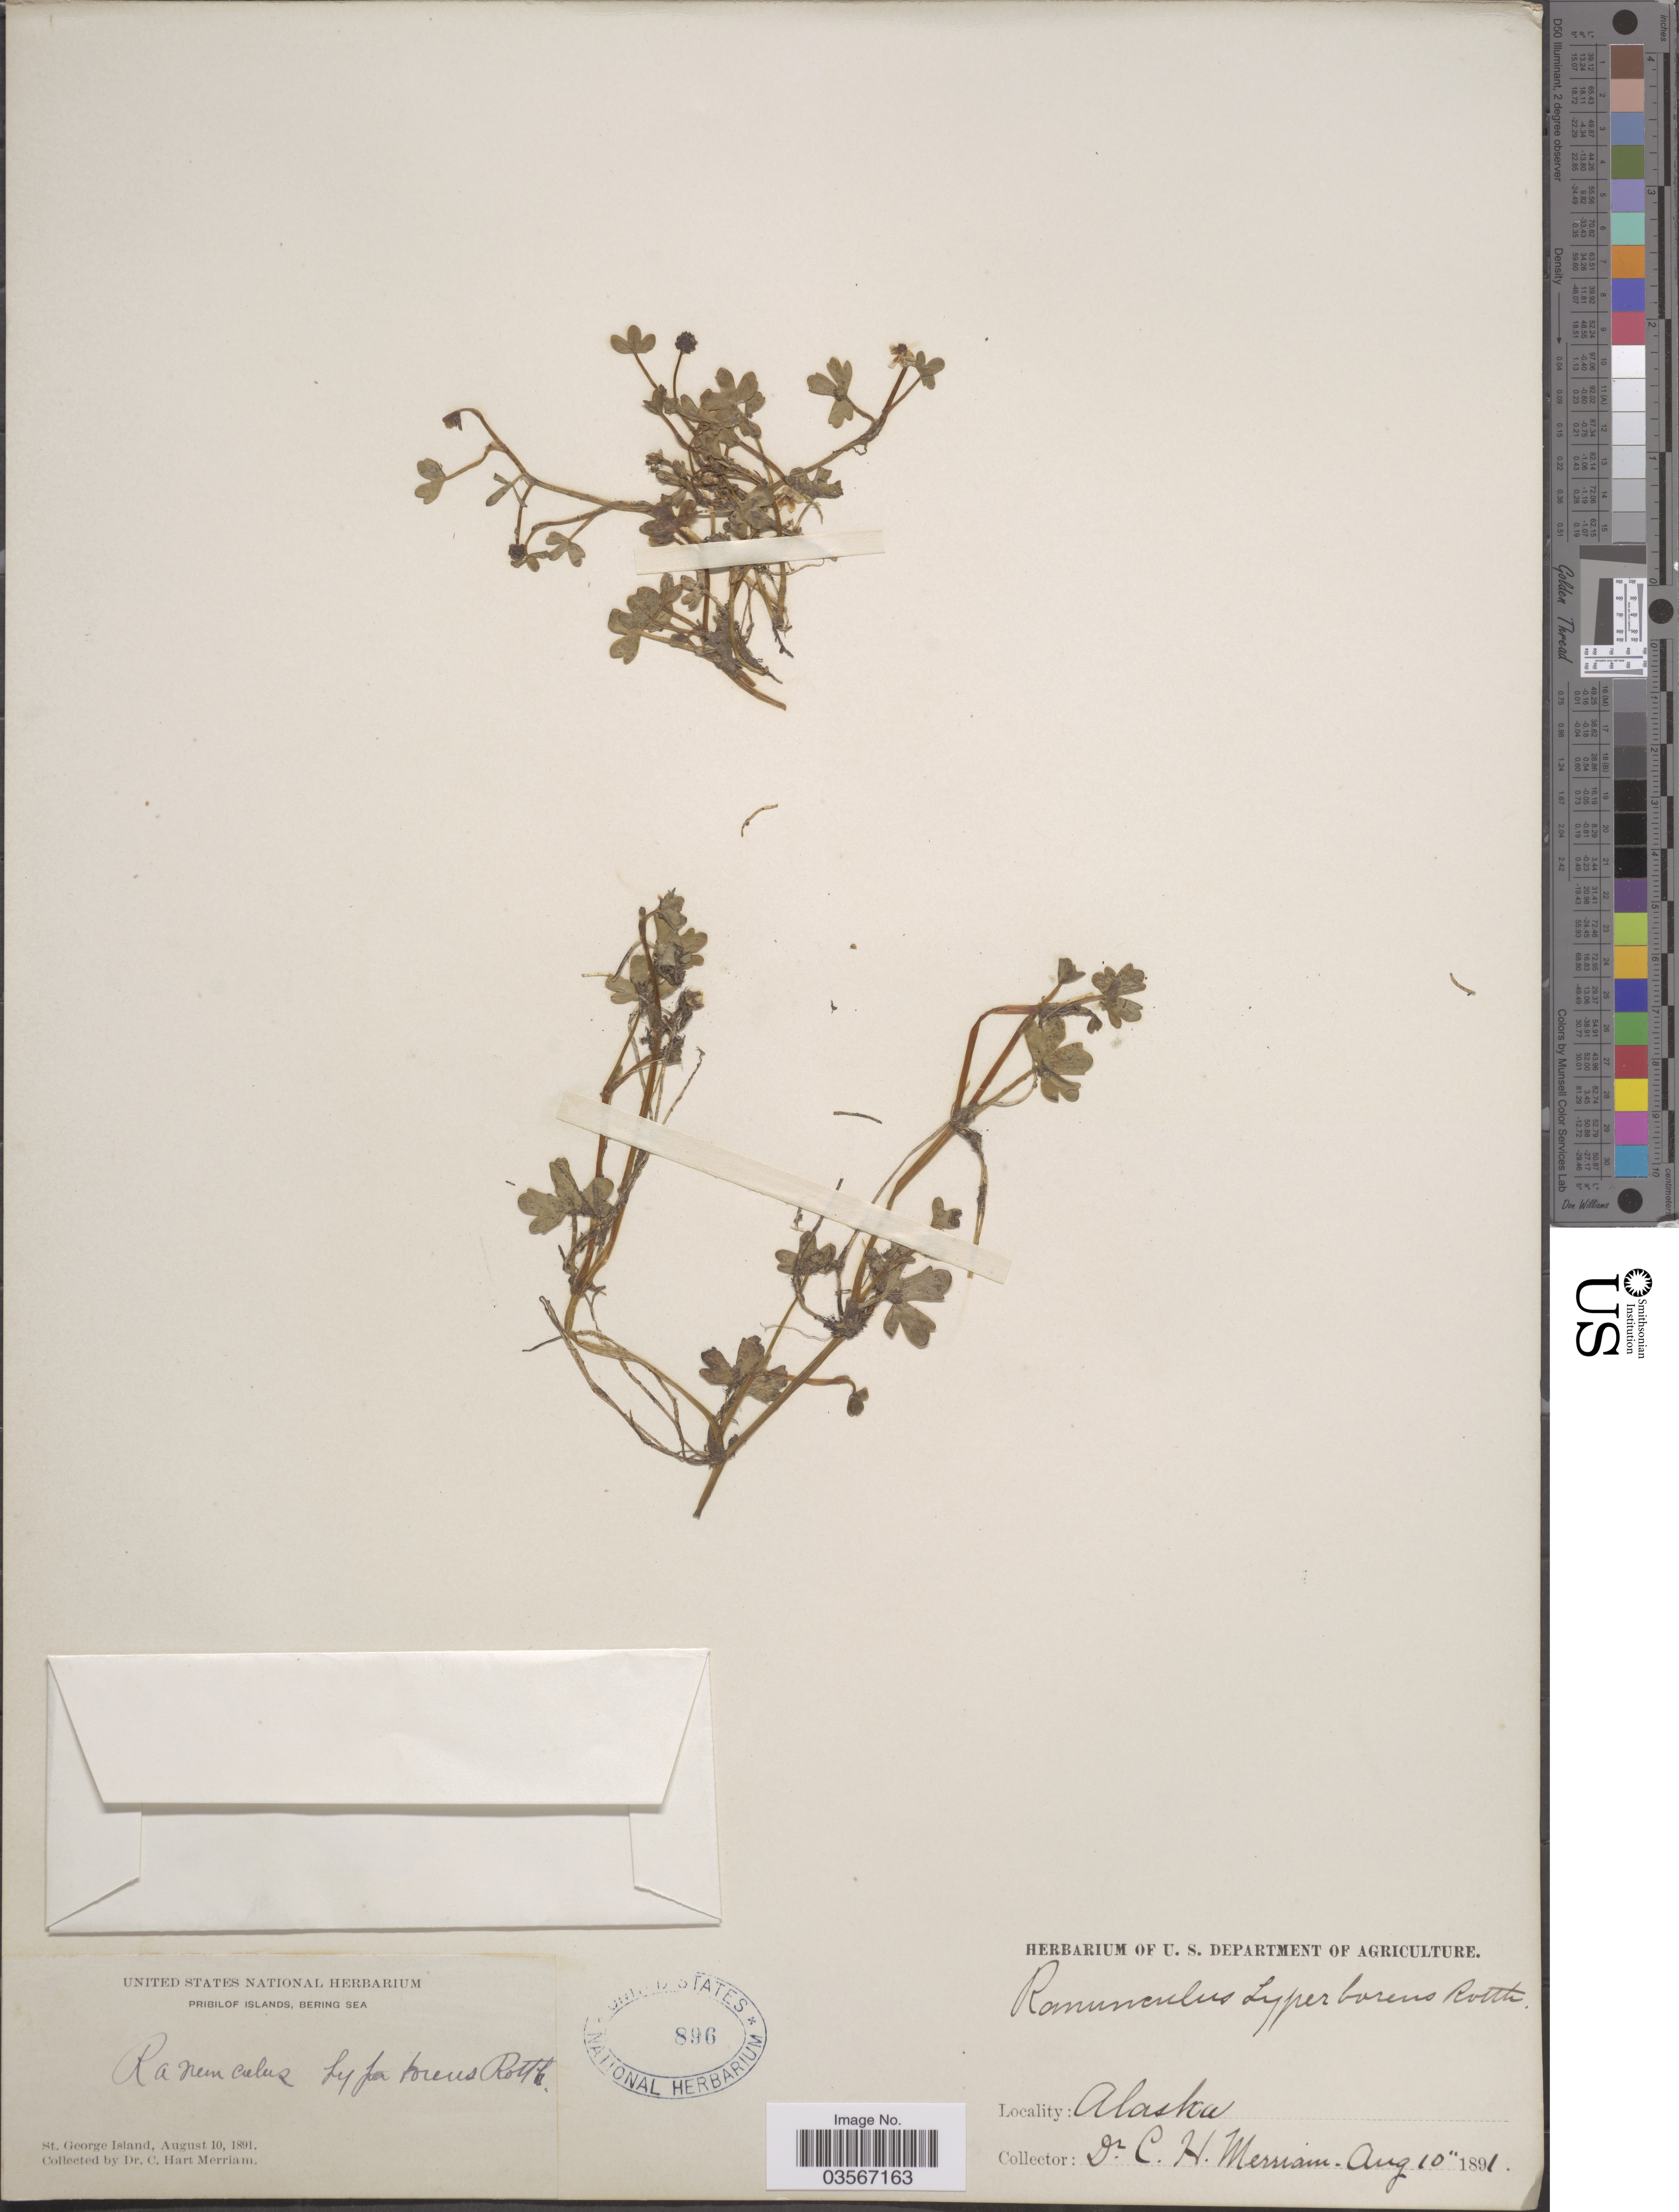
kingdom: Plantae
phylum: Tracheophyta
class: Magnoliopsida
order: Ranunculales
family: Ranunculaceae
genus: Ranunculus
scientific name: Ranunculus hyperboreus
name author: Rottb.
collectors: C. Merriam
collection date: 1891-08-10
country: United States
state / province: Alaska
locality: St. George Island.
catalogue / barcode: US 896